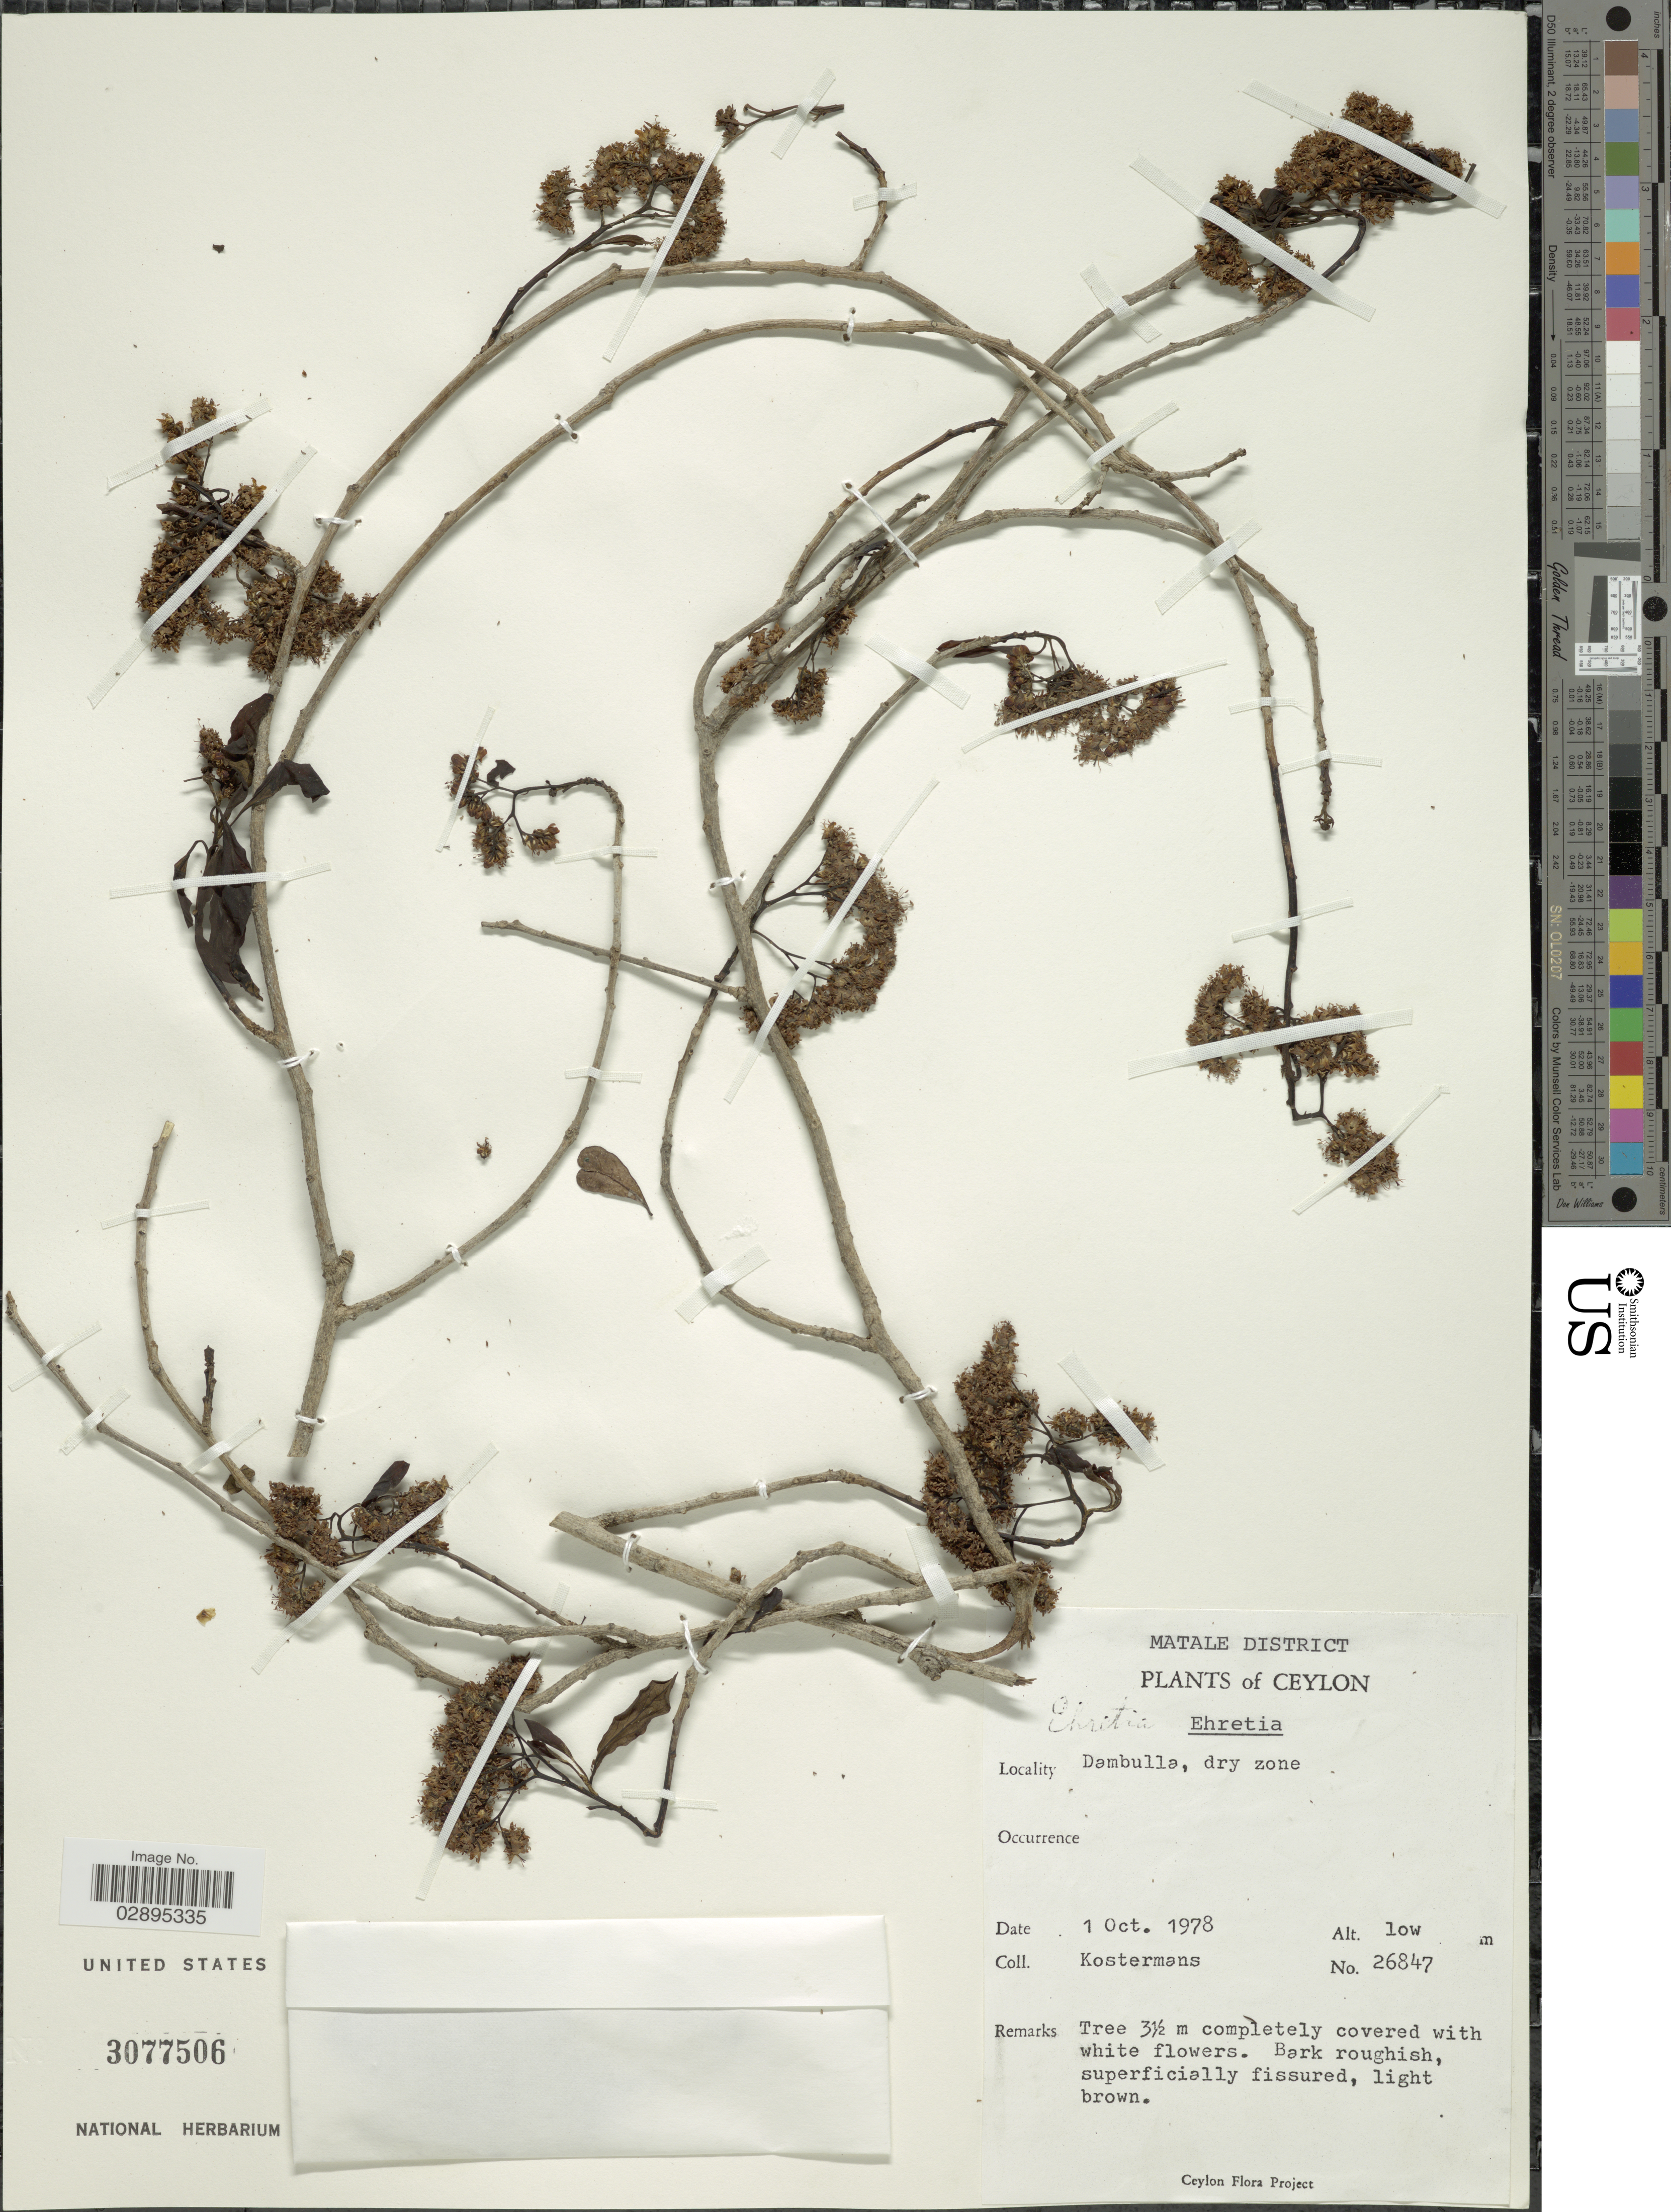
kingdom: Plantae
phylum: Tracheophyta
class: Magnoliopsida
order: Boraginales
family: Ehretiaceae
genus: Ehretia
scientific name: Ehretia sp.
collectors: Kostermans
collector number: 26847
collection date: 1978-10-01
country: Sri Lanka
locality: Matale District. Ceylon. Dambulla, dry zone.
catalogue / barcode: US 3077506